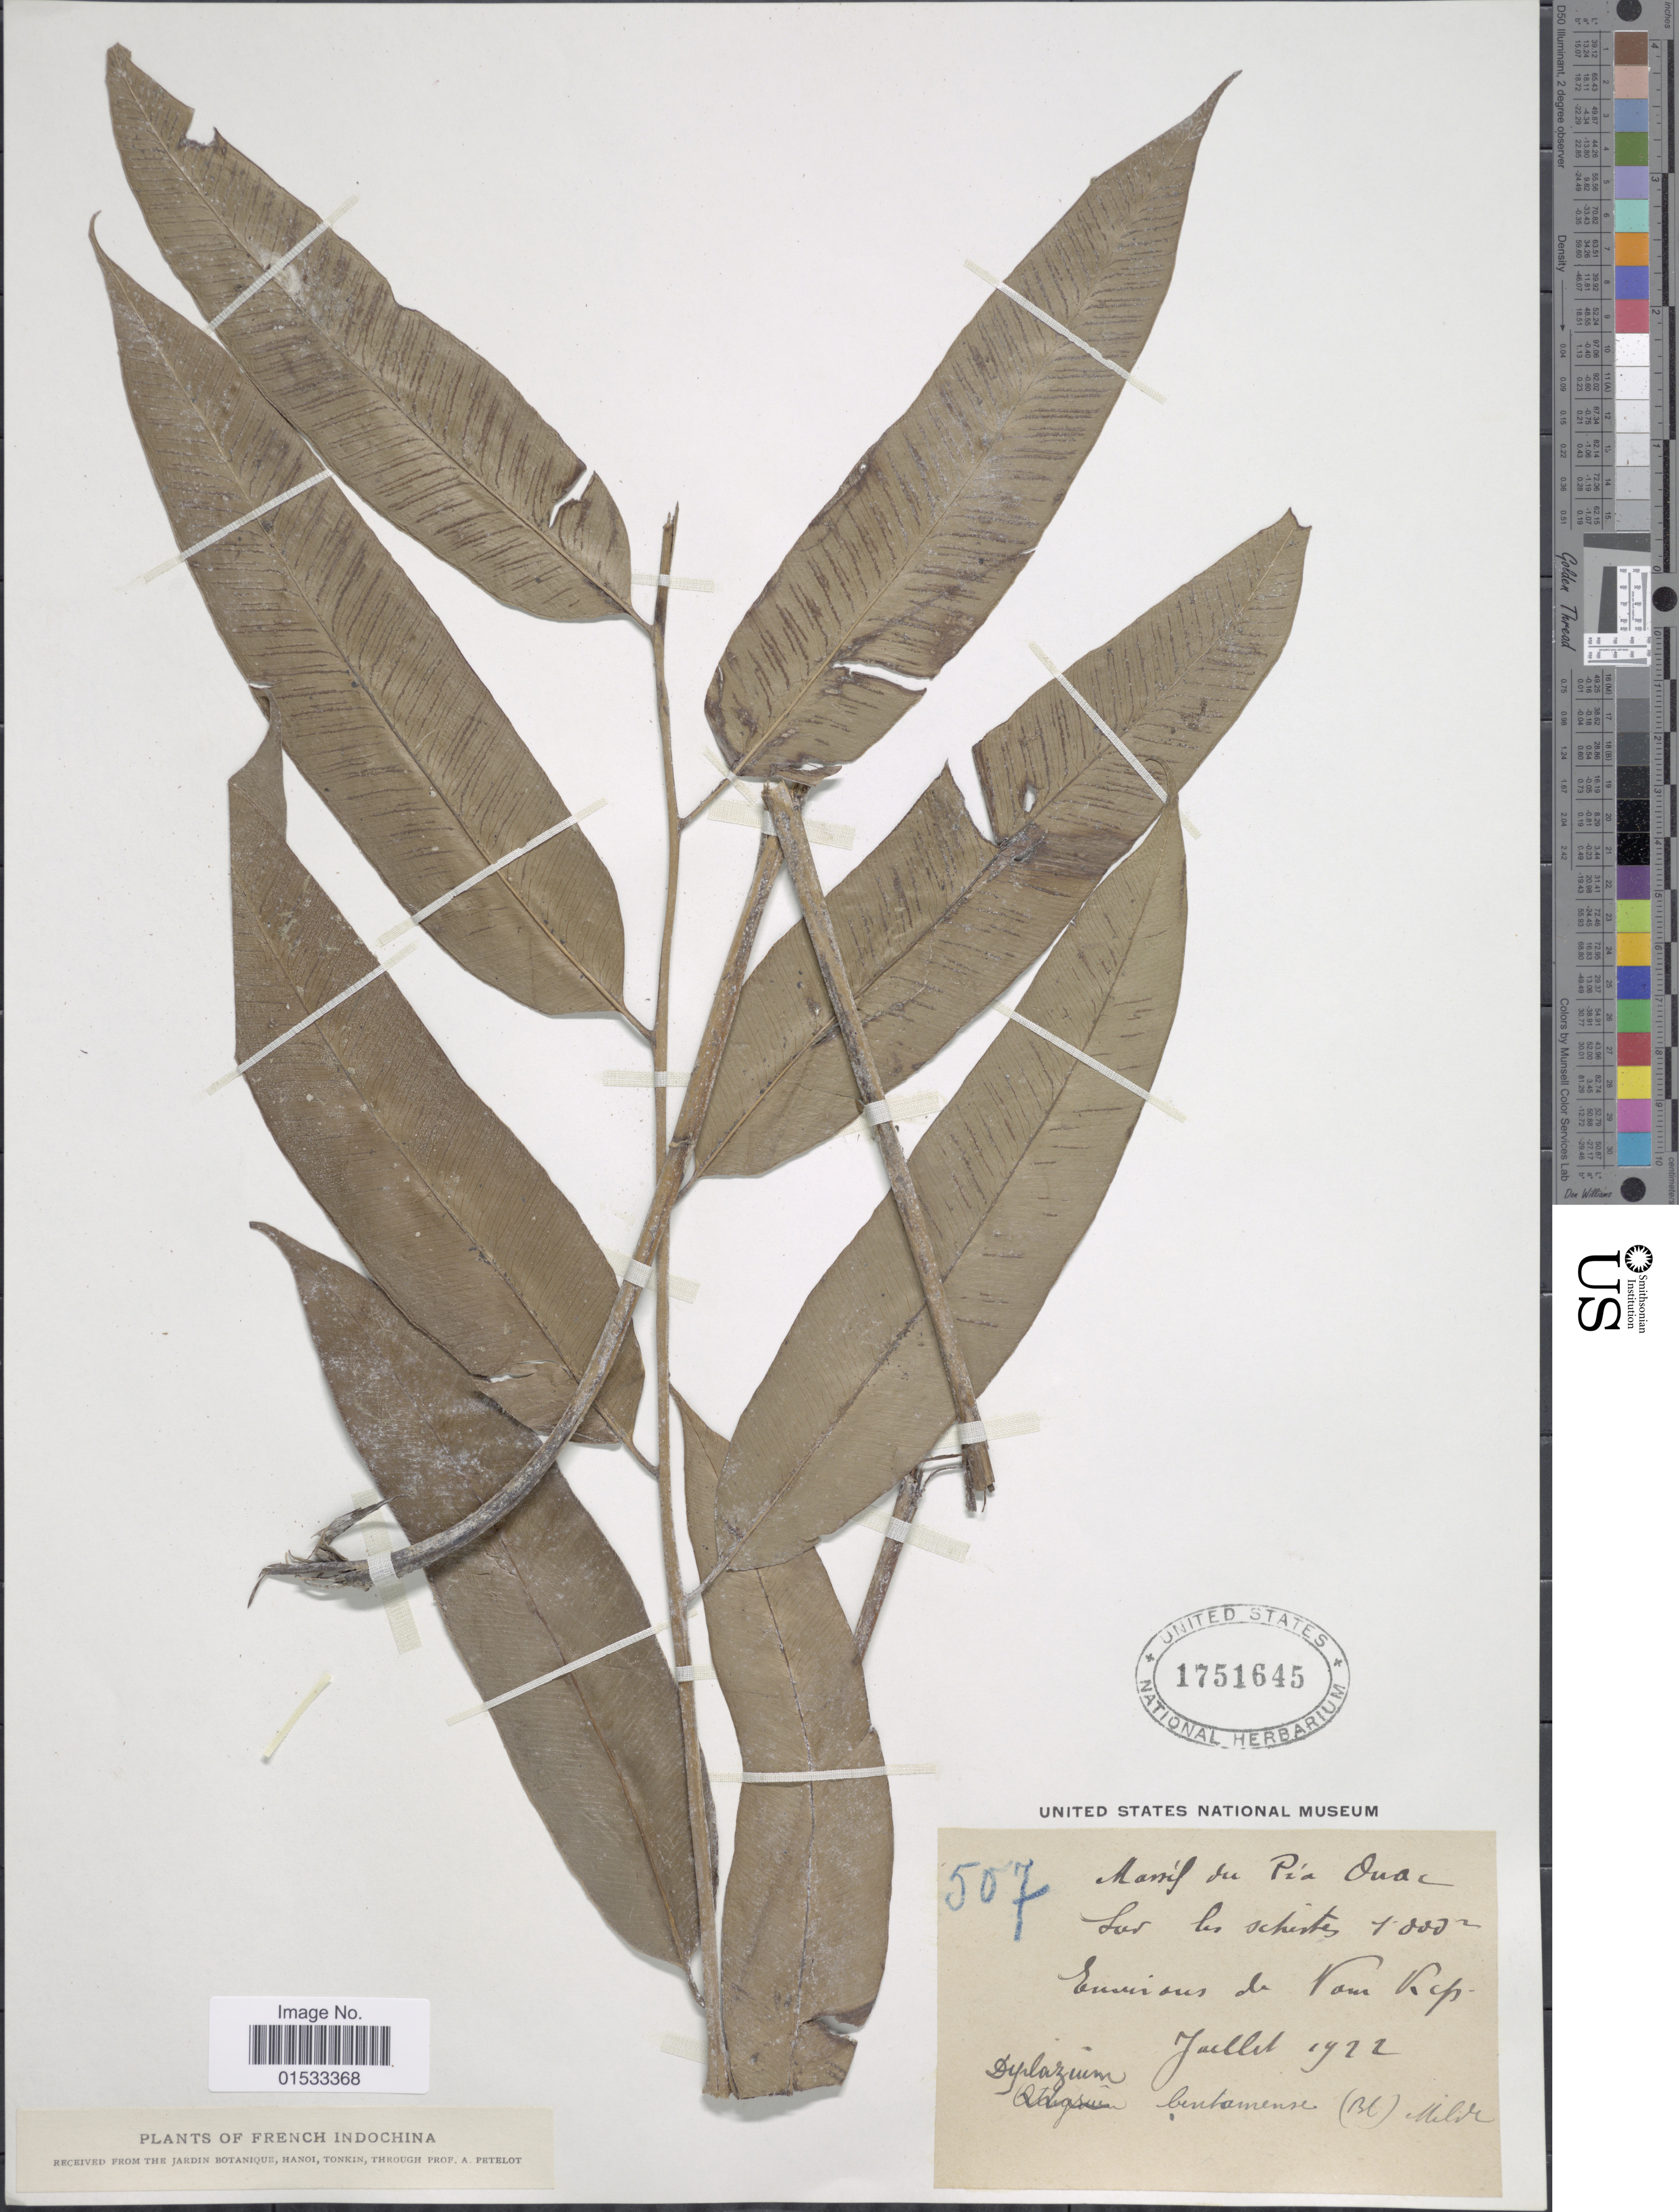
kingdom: Plantae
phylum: Tracheophyta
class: Polypodiopsida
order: Polypodiales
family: Athyriaceae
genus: Diplazium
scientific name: Diplazium bantamense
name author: Blume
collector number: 507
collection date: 1922-07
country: Vietnam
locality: French Indochina, environs de Vam Kip [interpreted]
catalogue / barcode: US 1751645